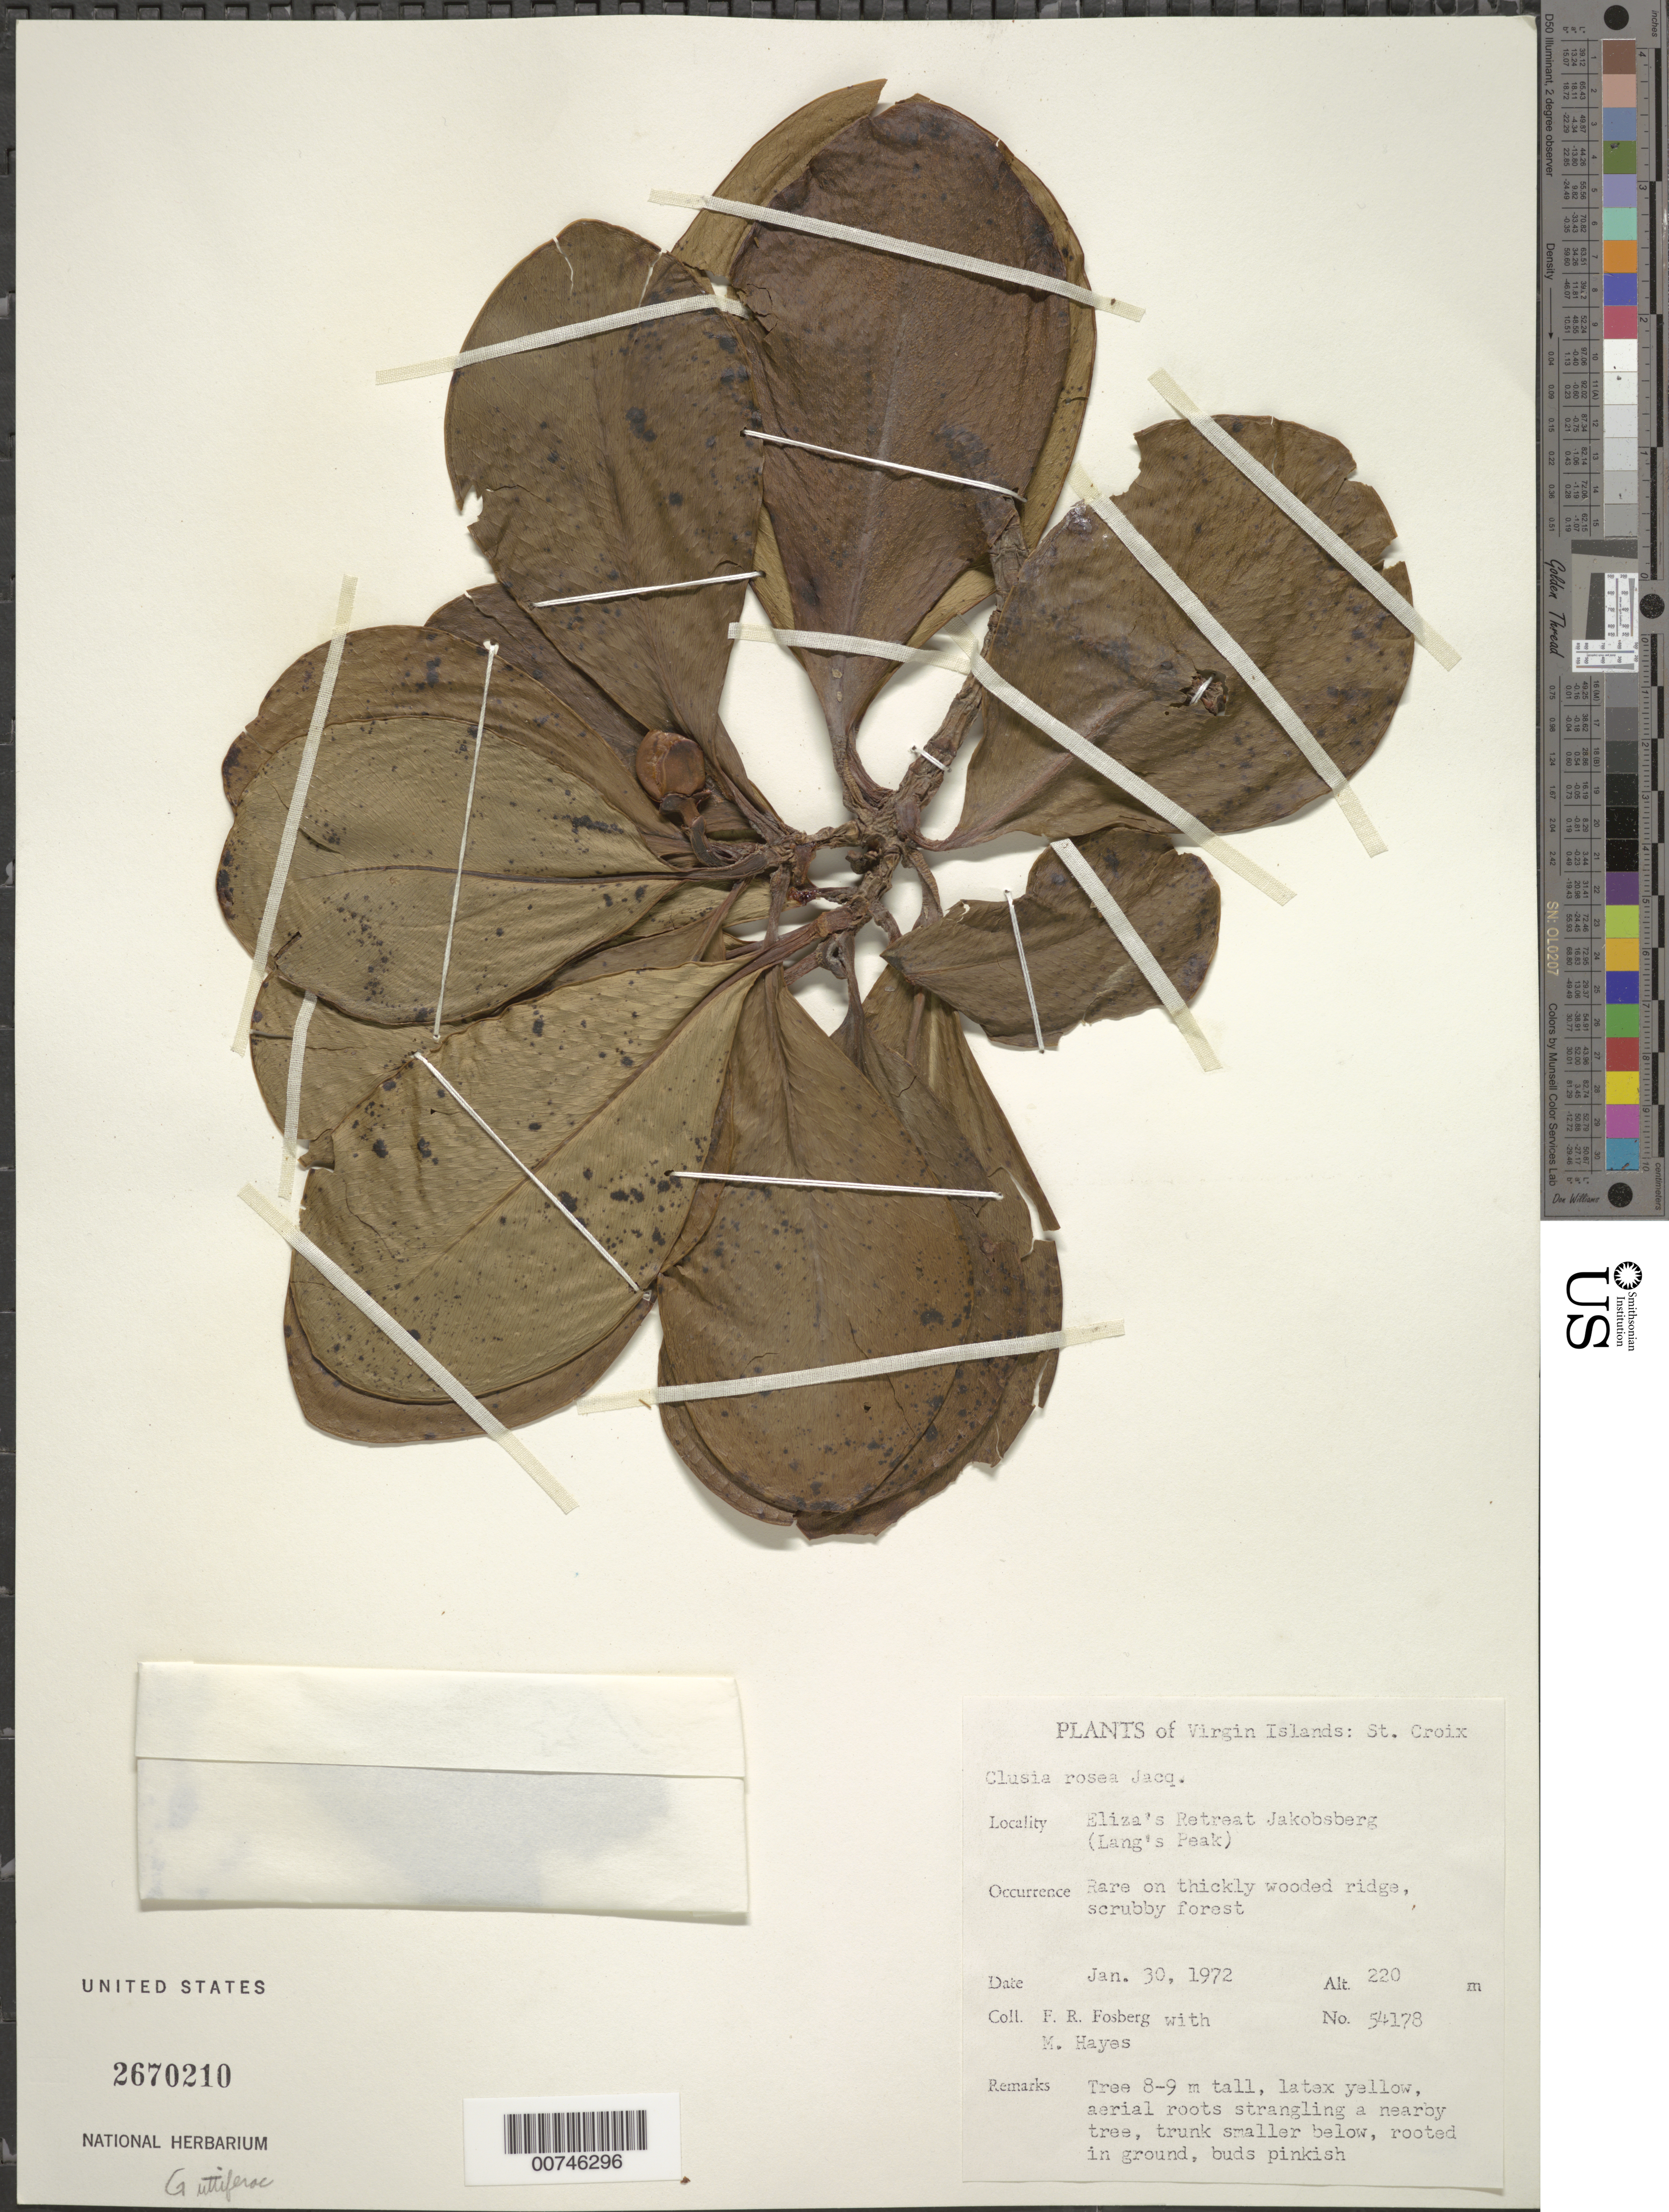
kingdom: Plantae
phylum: Tracheophyta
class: Magnoliopsida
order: Malpighiales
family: Clusiaceae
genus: Clusia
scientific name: Clusia rosea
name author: Jacq.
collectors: F. R. Fosberg & M. Hayes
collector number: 54178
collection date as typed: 30 Jan 1972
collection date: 1972-01-30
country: U.S. Virgin Islands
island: St. Croix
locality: Eliza's Retreat, Jakobsberg (Lang's Peak)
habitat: Rare on thickly wooded ridge, scrubby forest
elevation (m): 220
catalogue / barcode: US 2670210